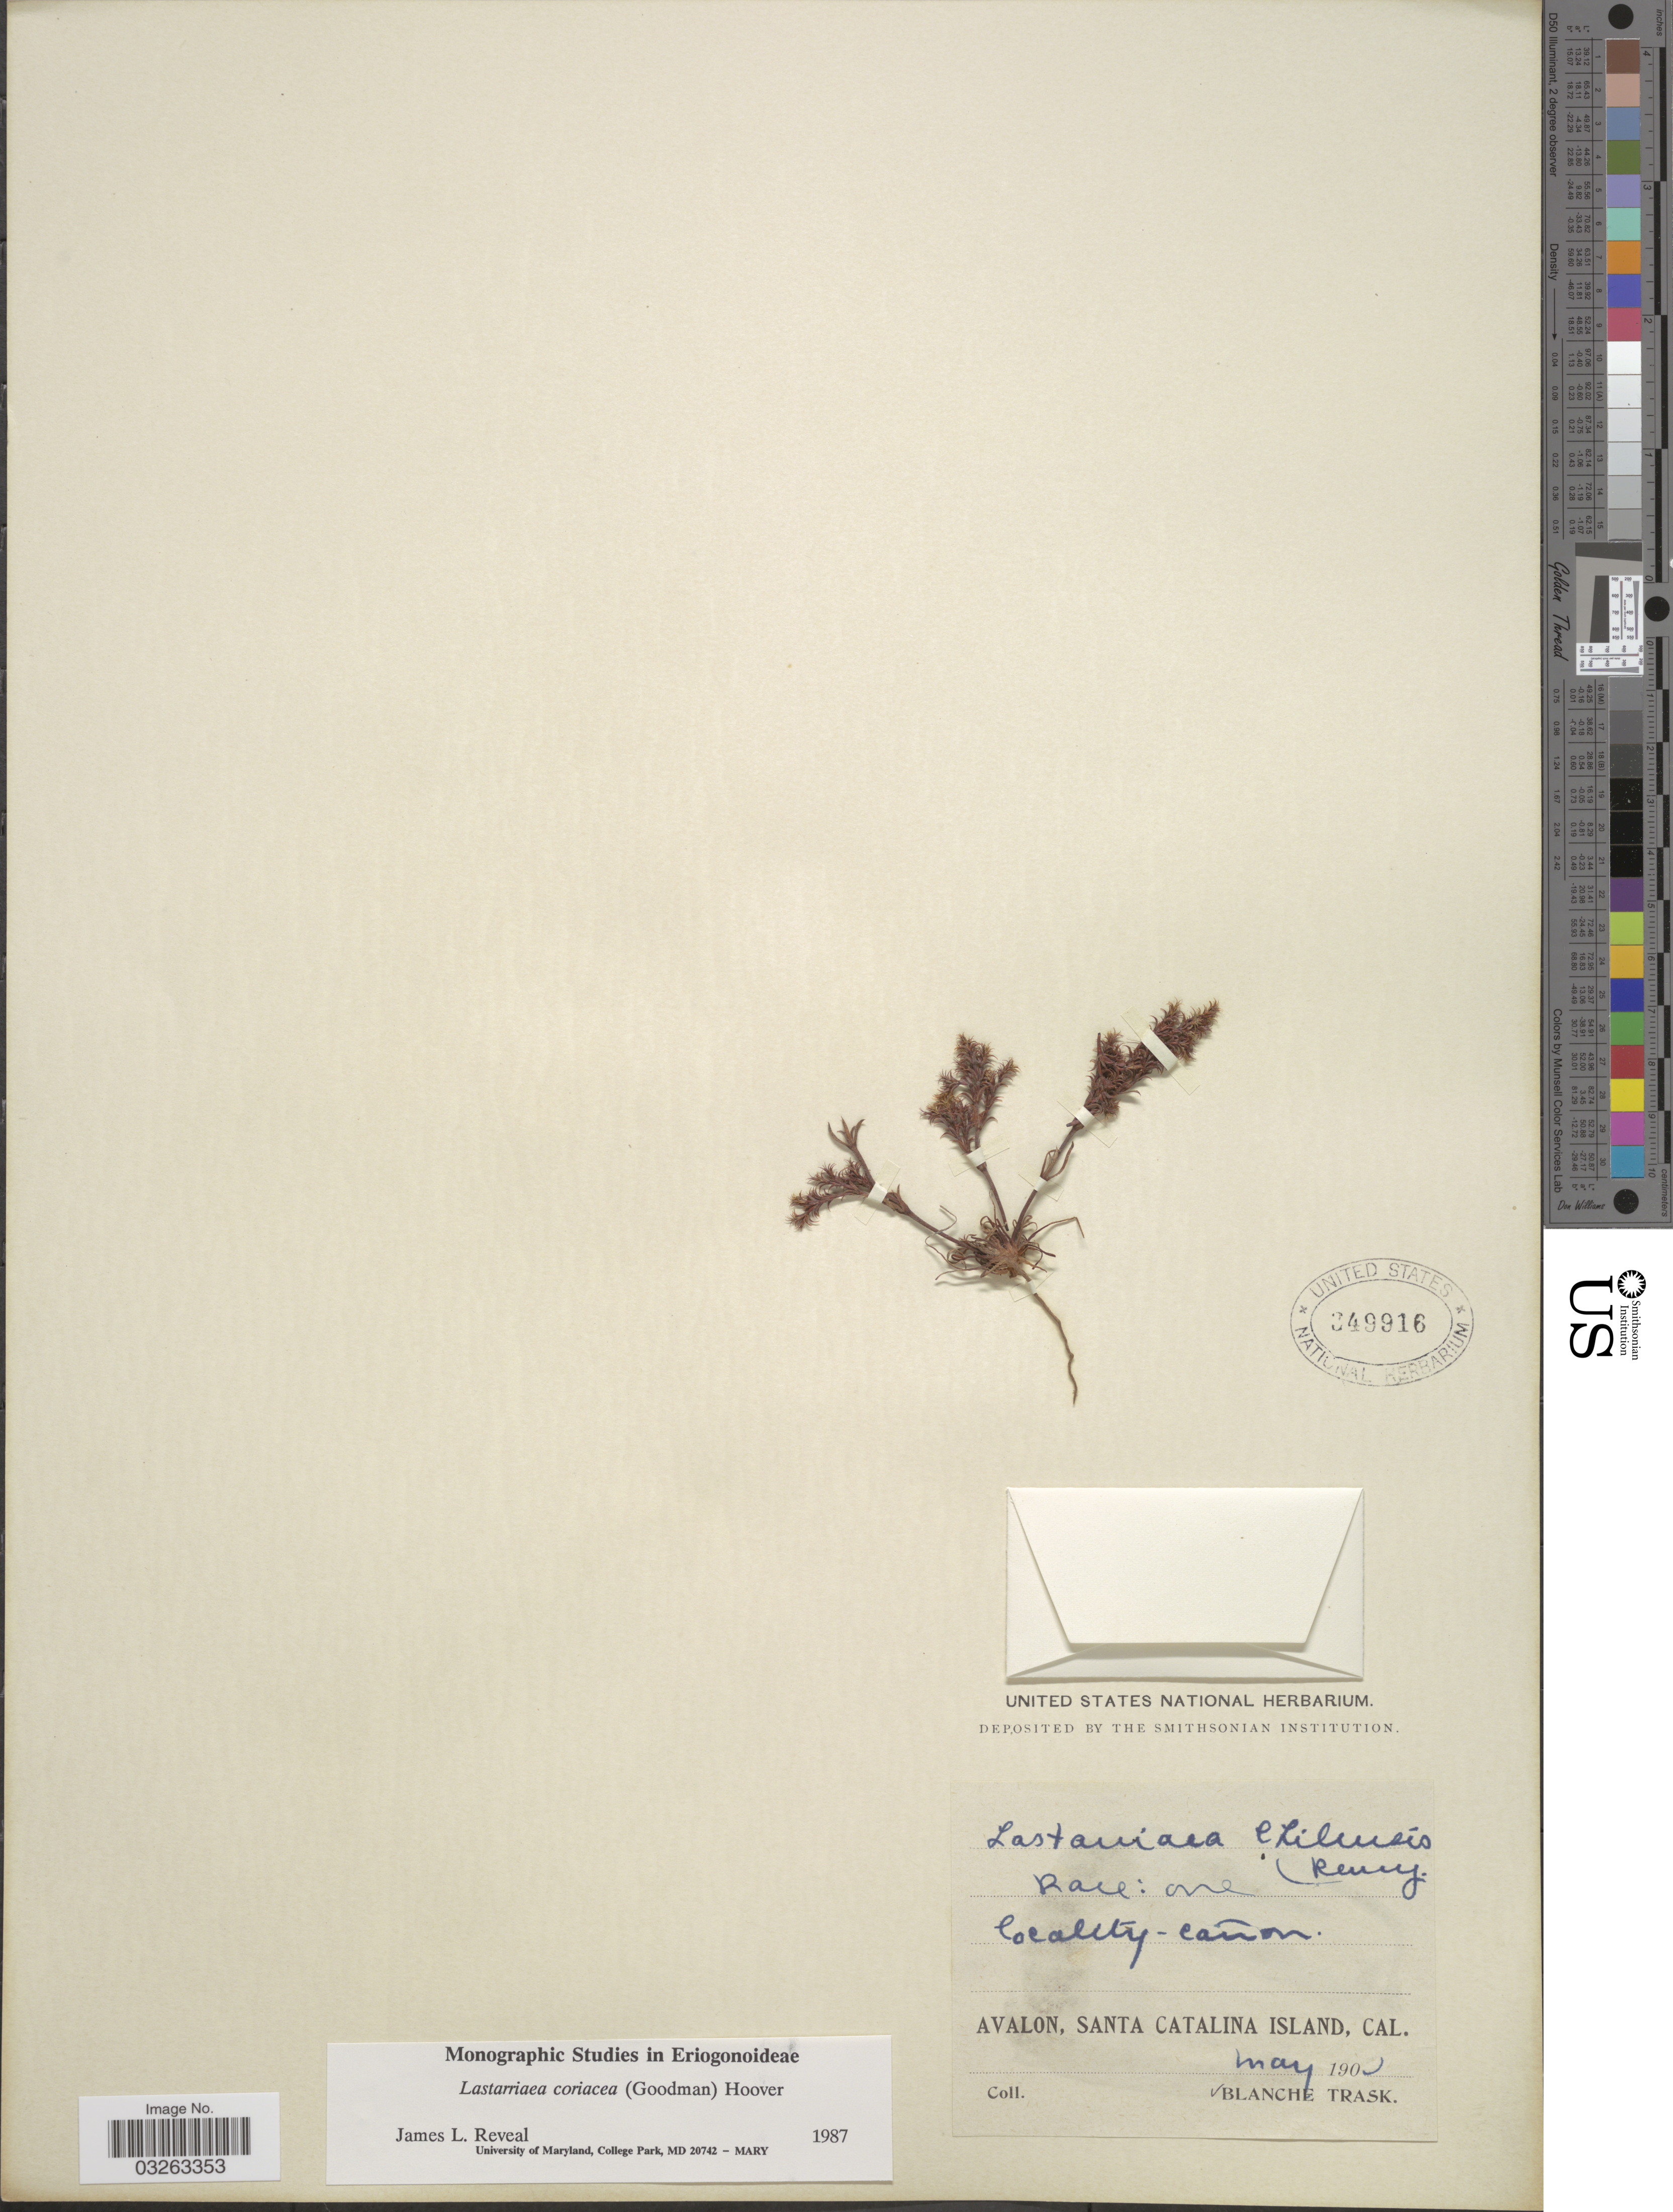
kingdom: Plantae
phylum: Tracheophyta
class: Magnoliopsida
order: Caryophyllales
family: Polygonaceae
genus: Lastarriaea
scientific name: Lastarriaea coriacea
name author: (Goodman) Hoover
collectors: B. Trask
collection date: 1900-05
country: United States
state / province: California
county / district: Los Angeles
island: Santa Catalina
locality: Avalon, Santa Catalina Island.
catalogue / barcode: US 349916